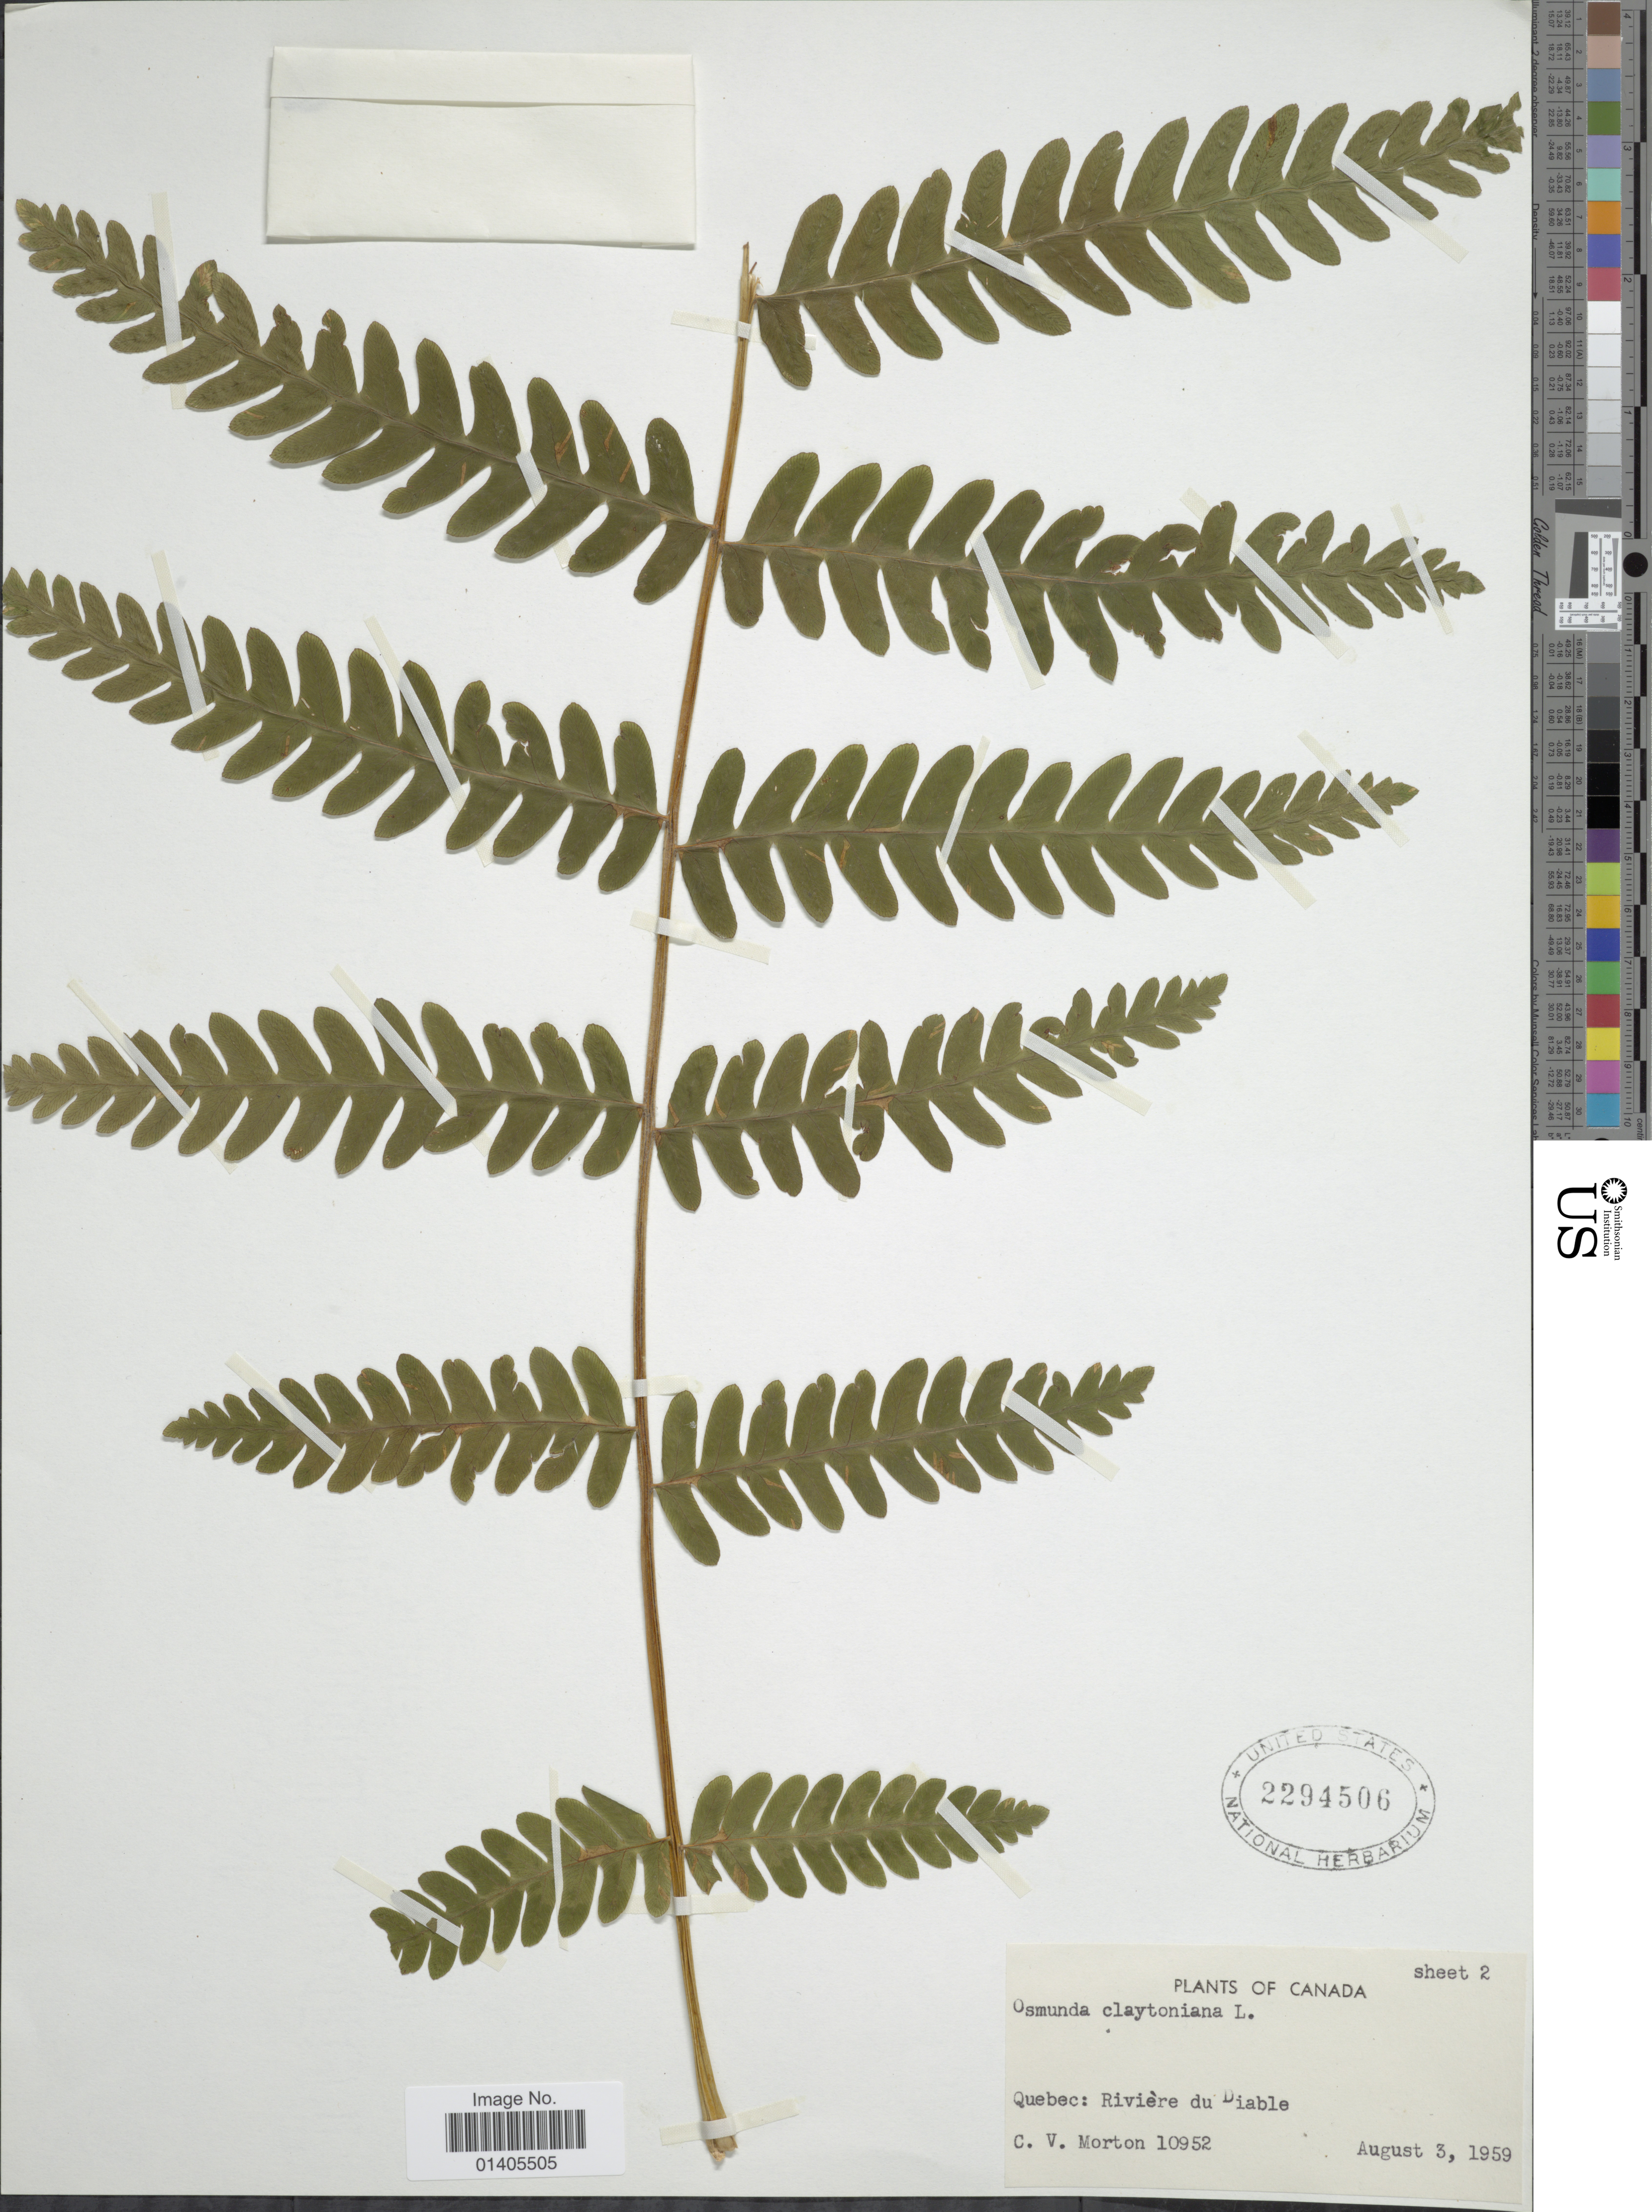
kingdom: Plantae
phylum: Tracheophyta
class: Polypodiopsida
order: Osmundales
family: Osmundaceae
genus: Osmunda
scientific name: Osmunda claytoniana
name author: (L.) Tagawa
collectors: C. V. Morton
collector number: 10952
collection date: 1959-08-03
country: Canada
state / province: Quebec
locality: Riviere du Diable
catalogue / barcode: US 2294506